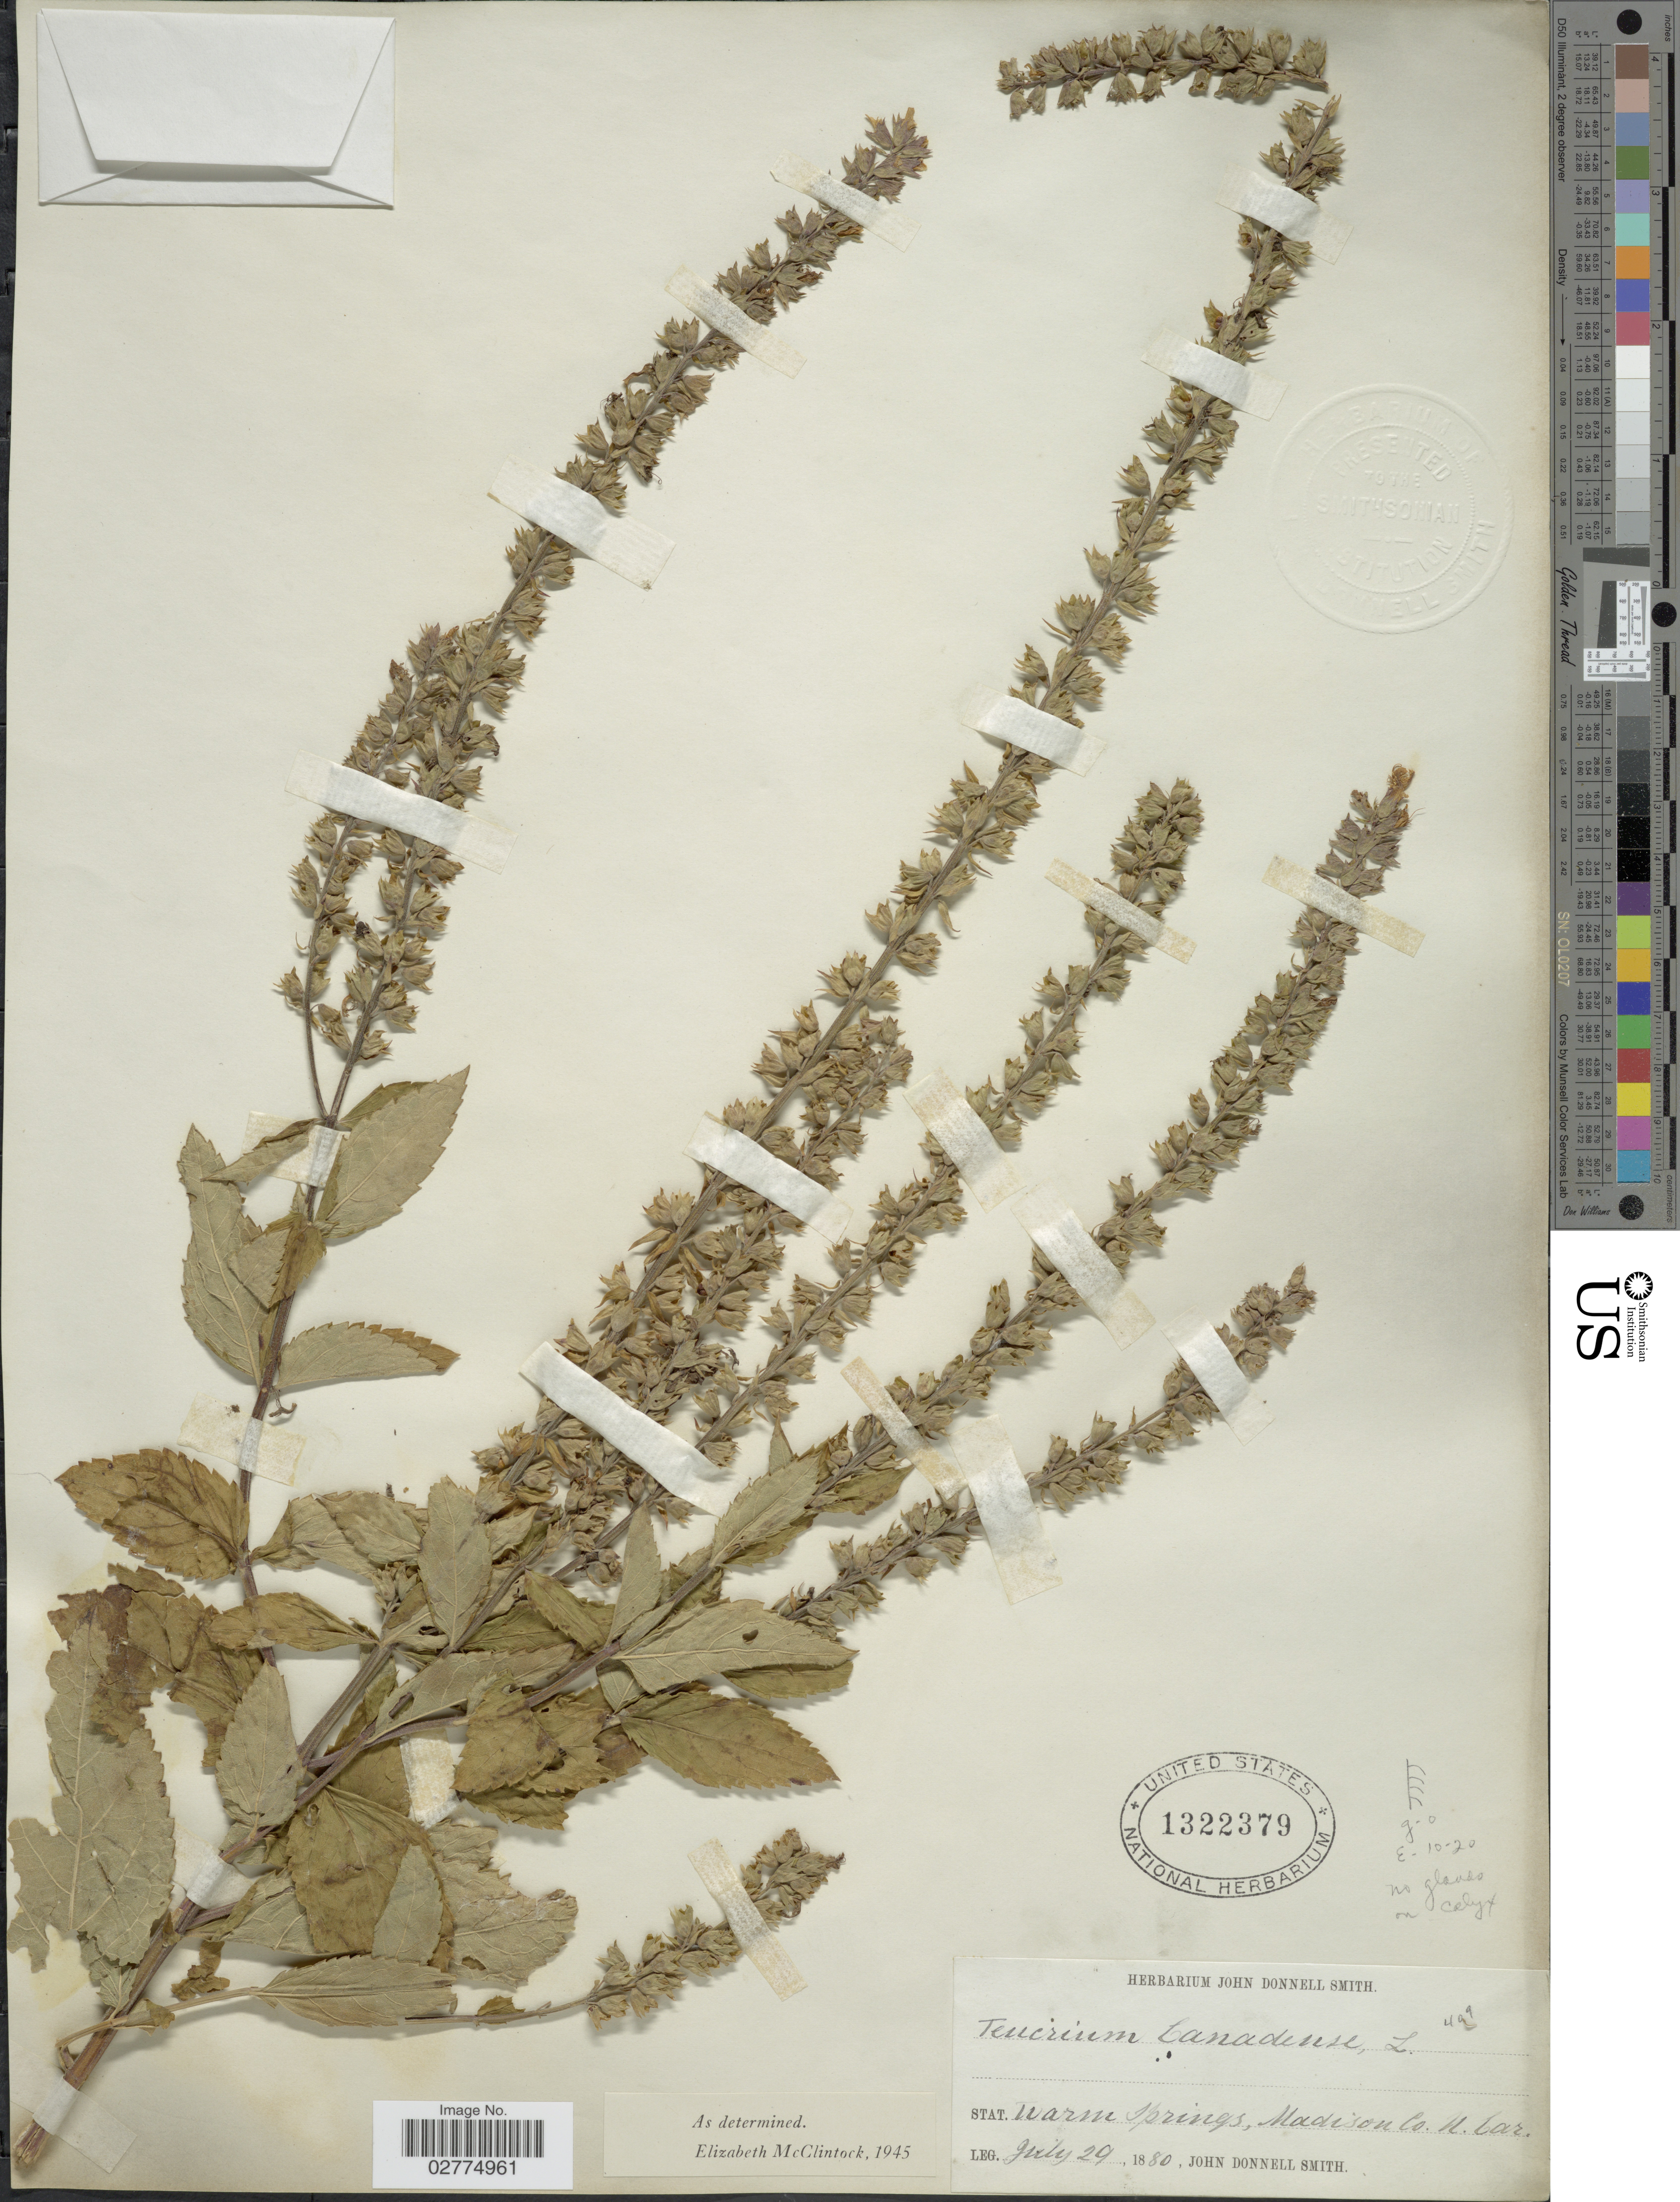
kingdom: Plantae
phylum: Tracheophyta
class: Magnoliopsida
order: Lamiales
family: Lamiaceae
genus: Teucrium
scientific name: Teucrium canadense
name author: L.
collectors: J. Donnell Smith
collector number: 409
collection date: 1880-07-29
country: United States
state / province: North Carolina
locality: Stat. Warm Springs, Madison Co.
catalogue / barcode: US 1322379